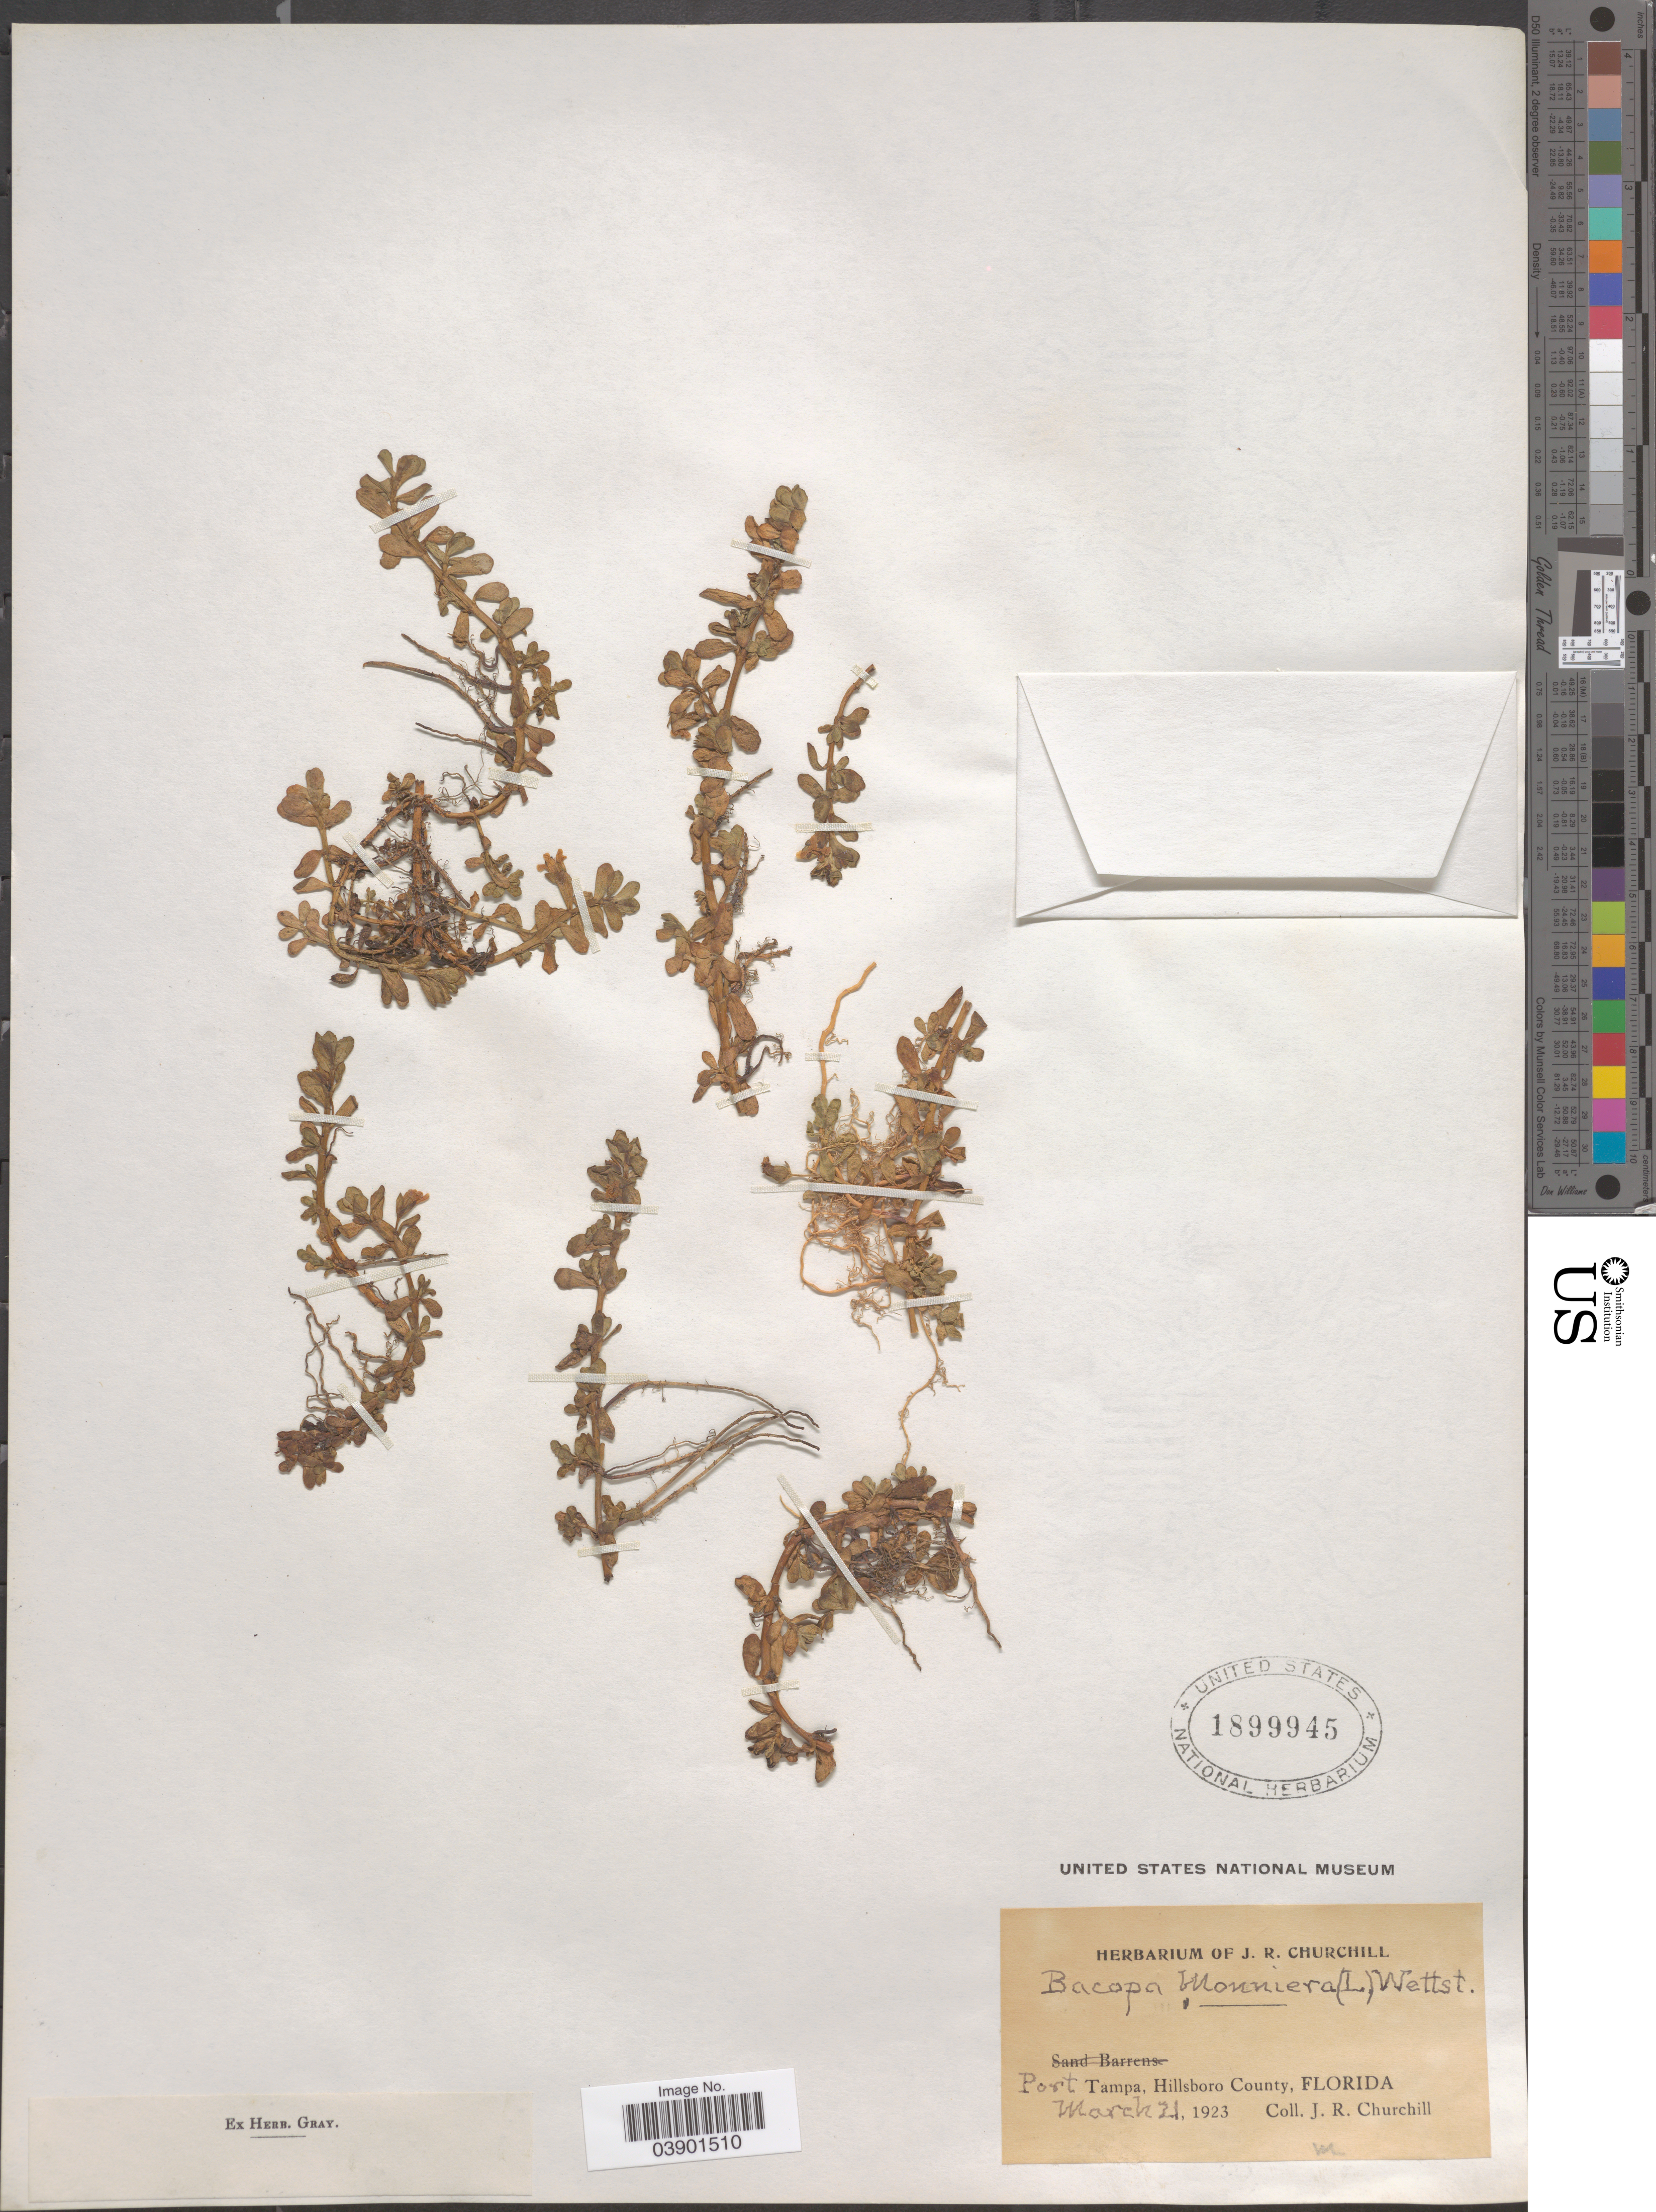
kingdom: Plantae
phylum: Tracheophyta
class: Magnoliopsida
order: Lamiales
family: Plantaginaceae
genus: Bacopa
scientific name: Bacopa monnieri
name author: (L.) Pennell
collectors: J. Churchill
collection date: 1923-03-21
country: United States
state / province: Florida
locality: Port Tampa, Hillsboro County.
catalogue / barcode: US 1899945